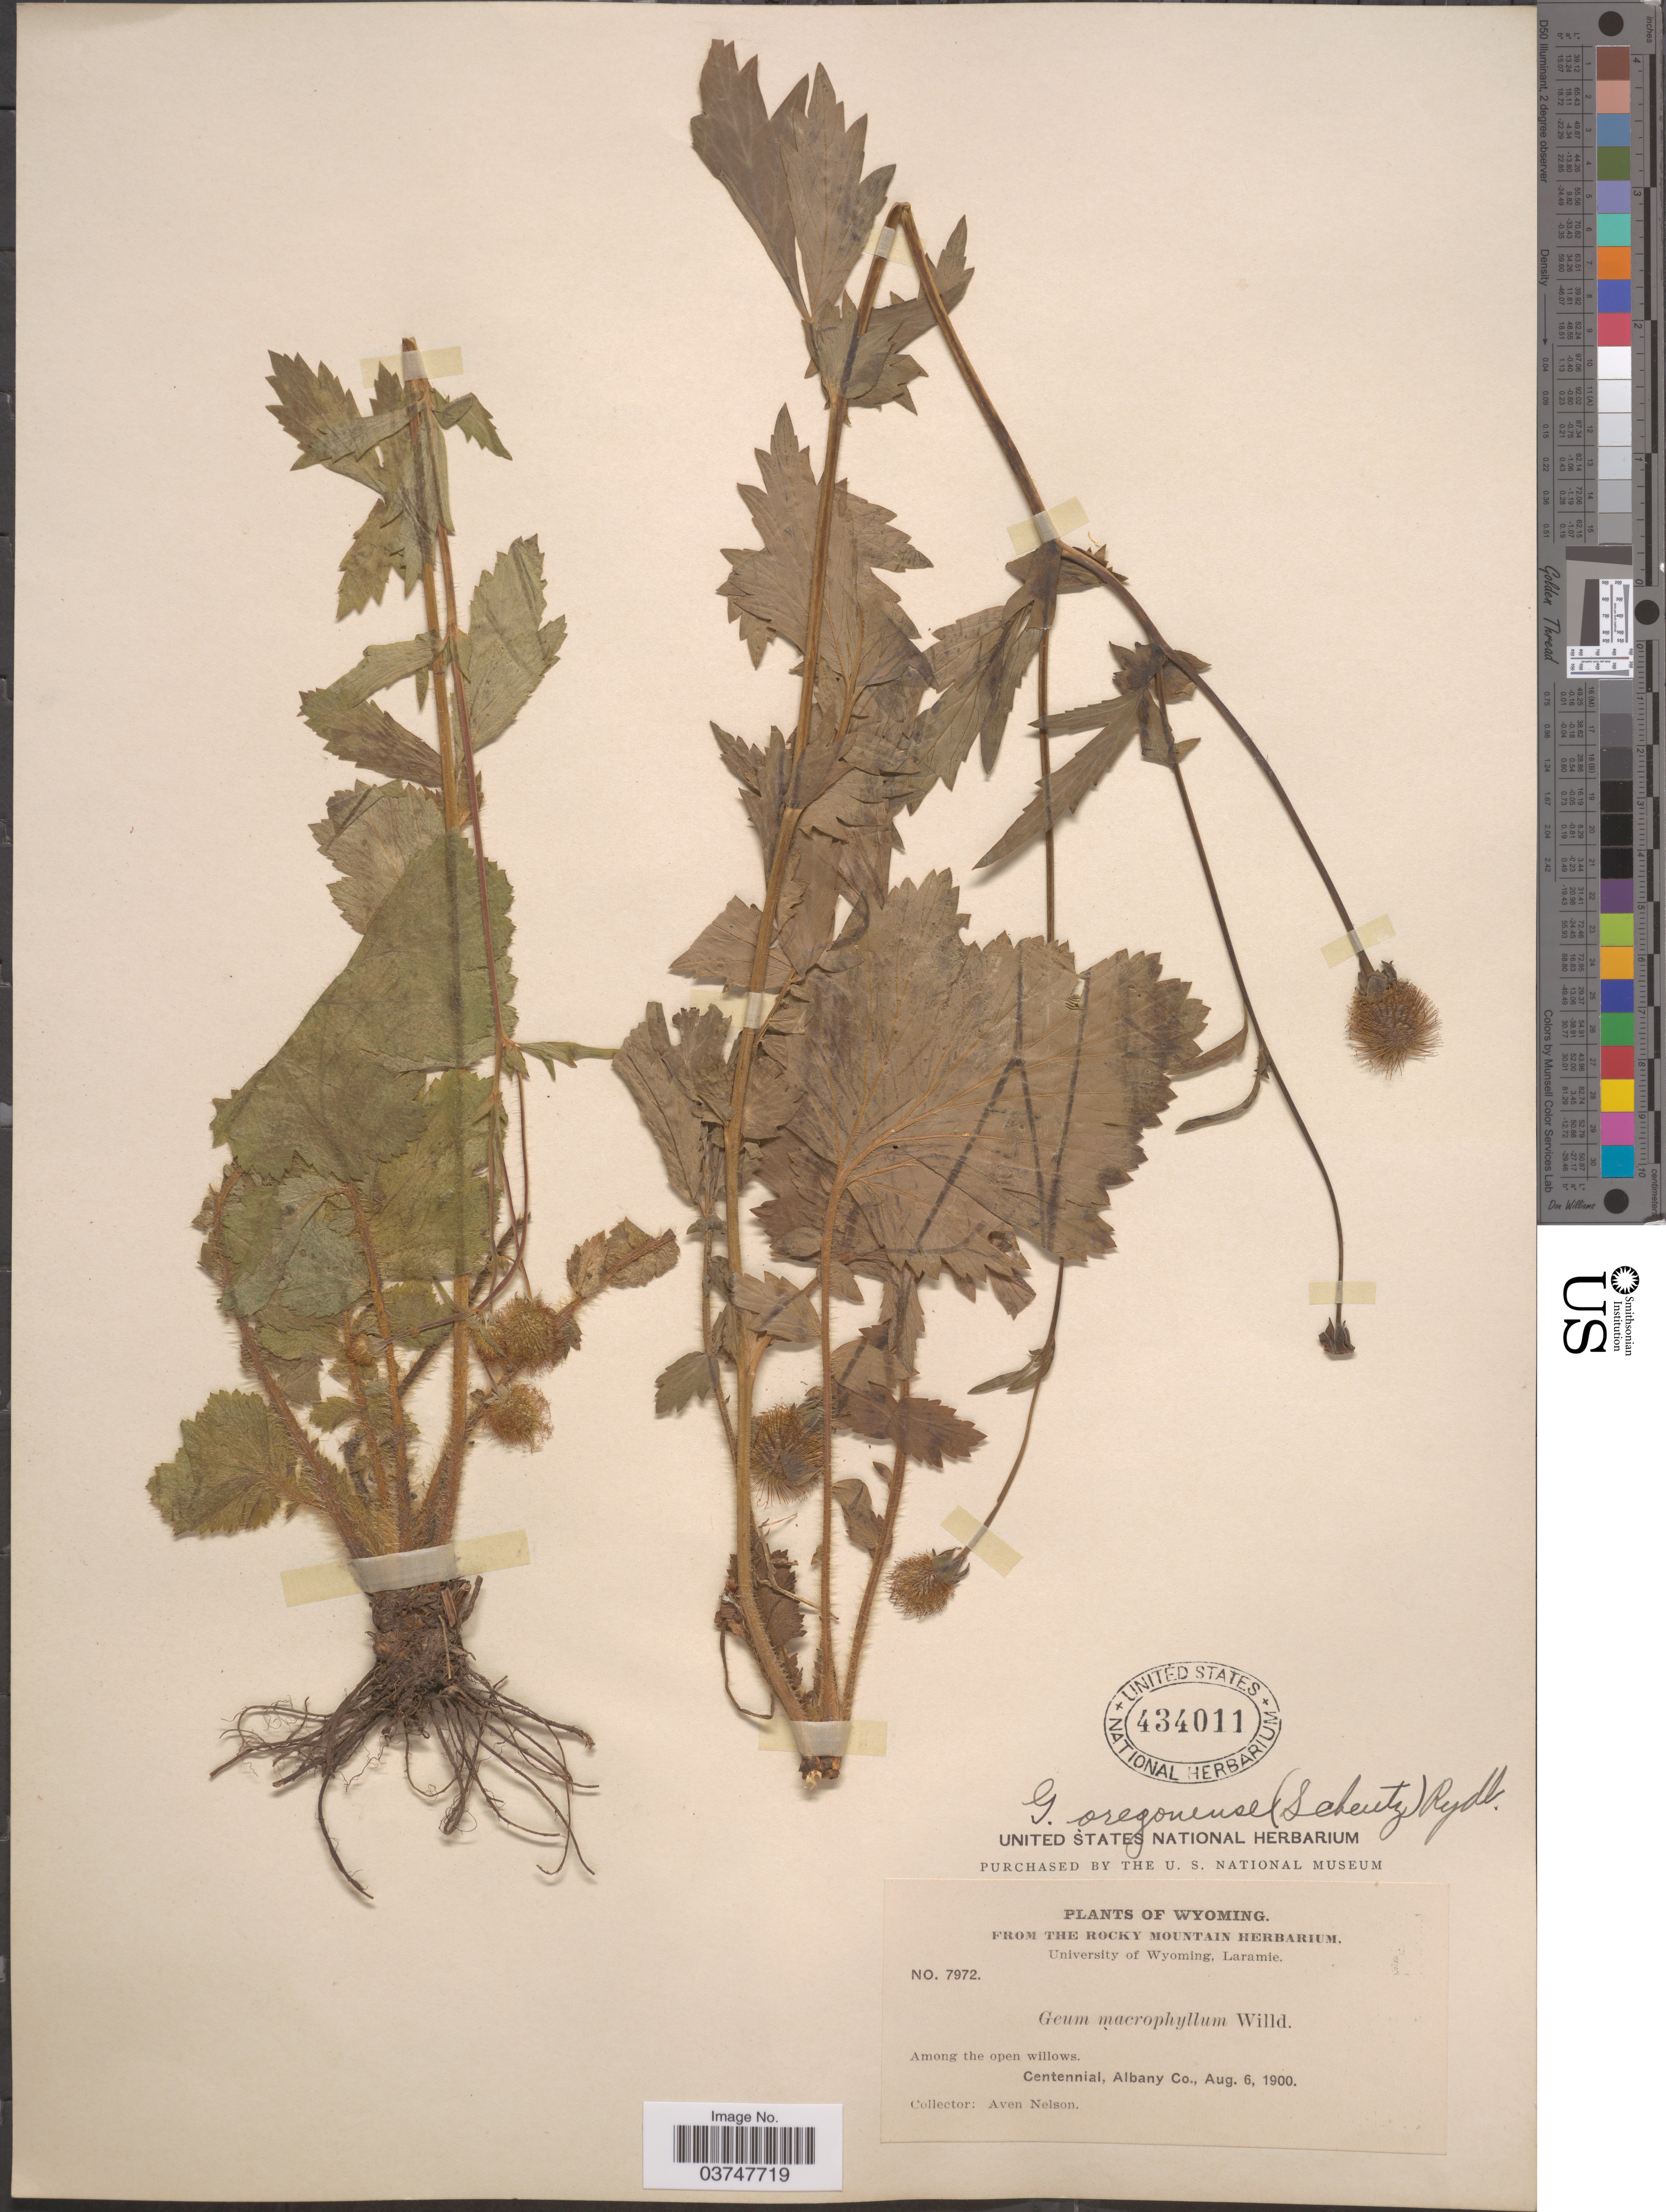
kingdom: Plantae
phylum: Tracheophyta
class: Magnoliopsida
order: Rosales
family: Rosaceae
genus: Geum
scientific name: Geum oregonense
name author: Rydb.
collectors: A. Nelson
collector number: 7972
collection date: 1900-08-06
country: United States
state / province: Wyoming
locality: Centennial, Albany Co.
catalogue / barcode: US 434011